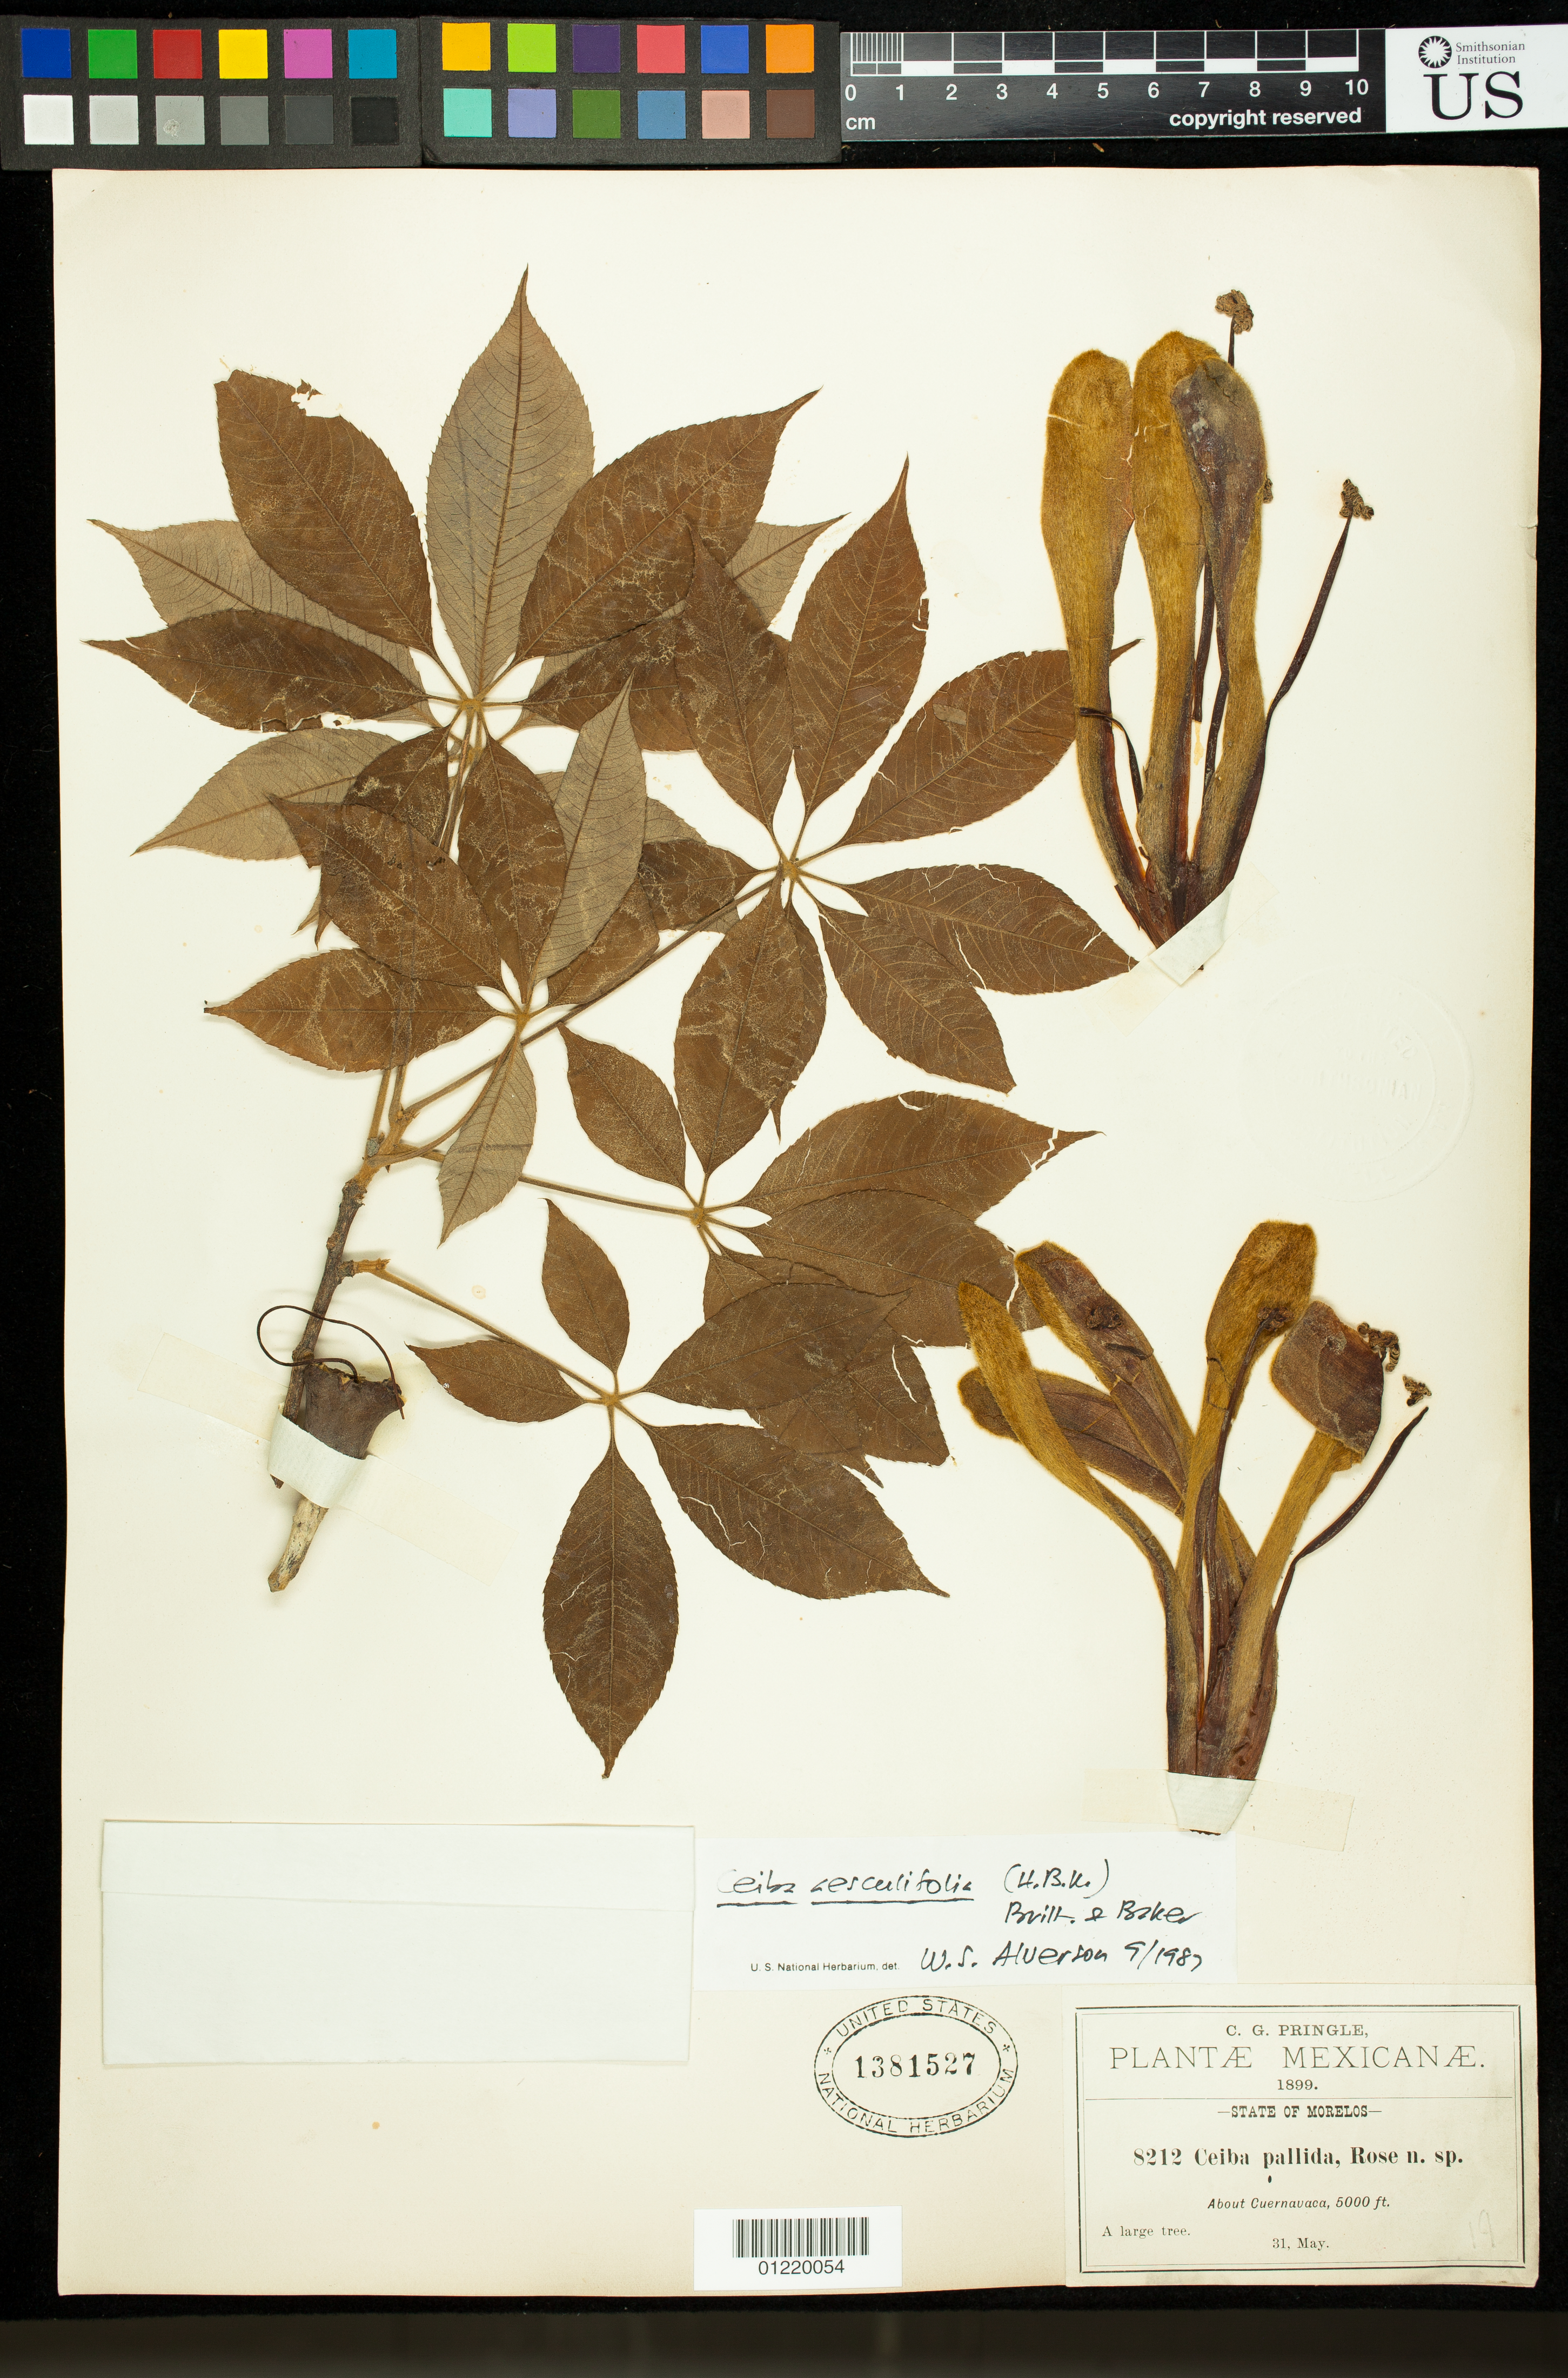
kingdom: Plantae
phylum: Tracheophyta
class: Magnoliopsida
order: Malvales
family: Malvaceae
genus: Ceiba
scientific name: Ceiba aesculifolia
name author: (Kunth) Britten & Baker f.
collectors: C. G. Pringle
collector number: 8212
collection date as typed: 1899-05-31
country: Mexico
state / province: Morelos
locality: About Cuernavaca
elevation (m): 1524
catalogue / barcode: US 1381527